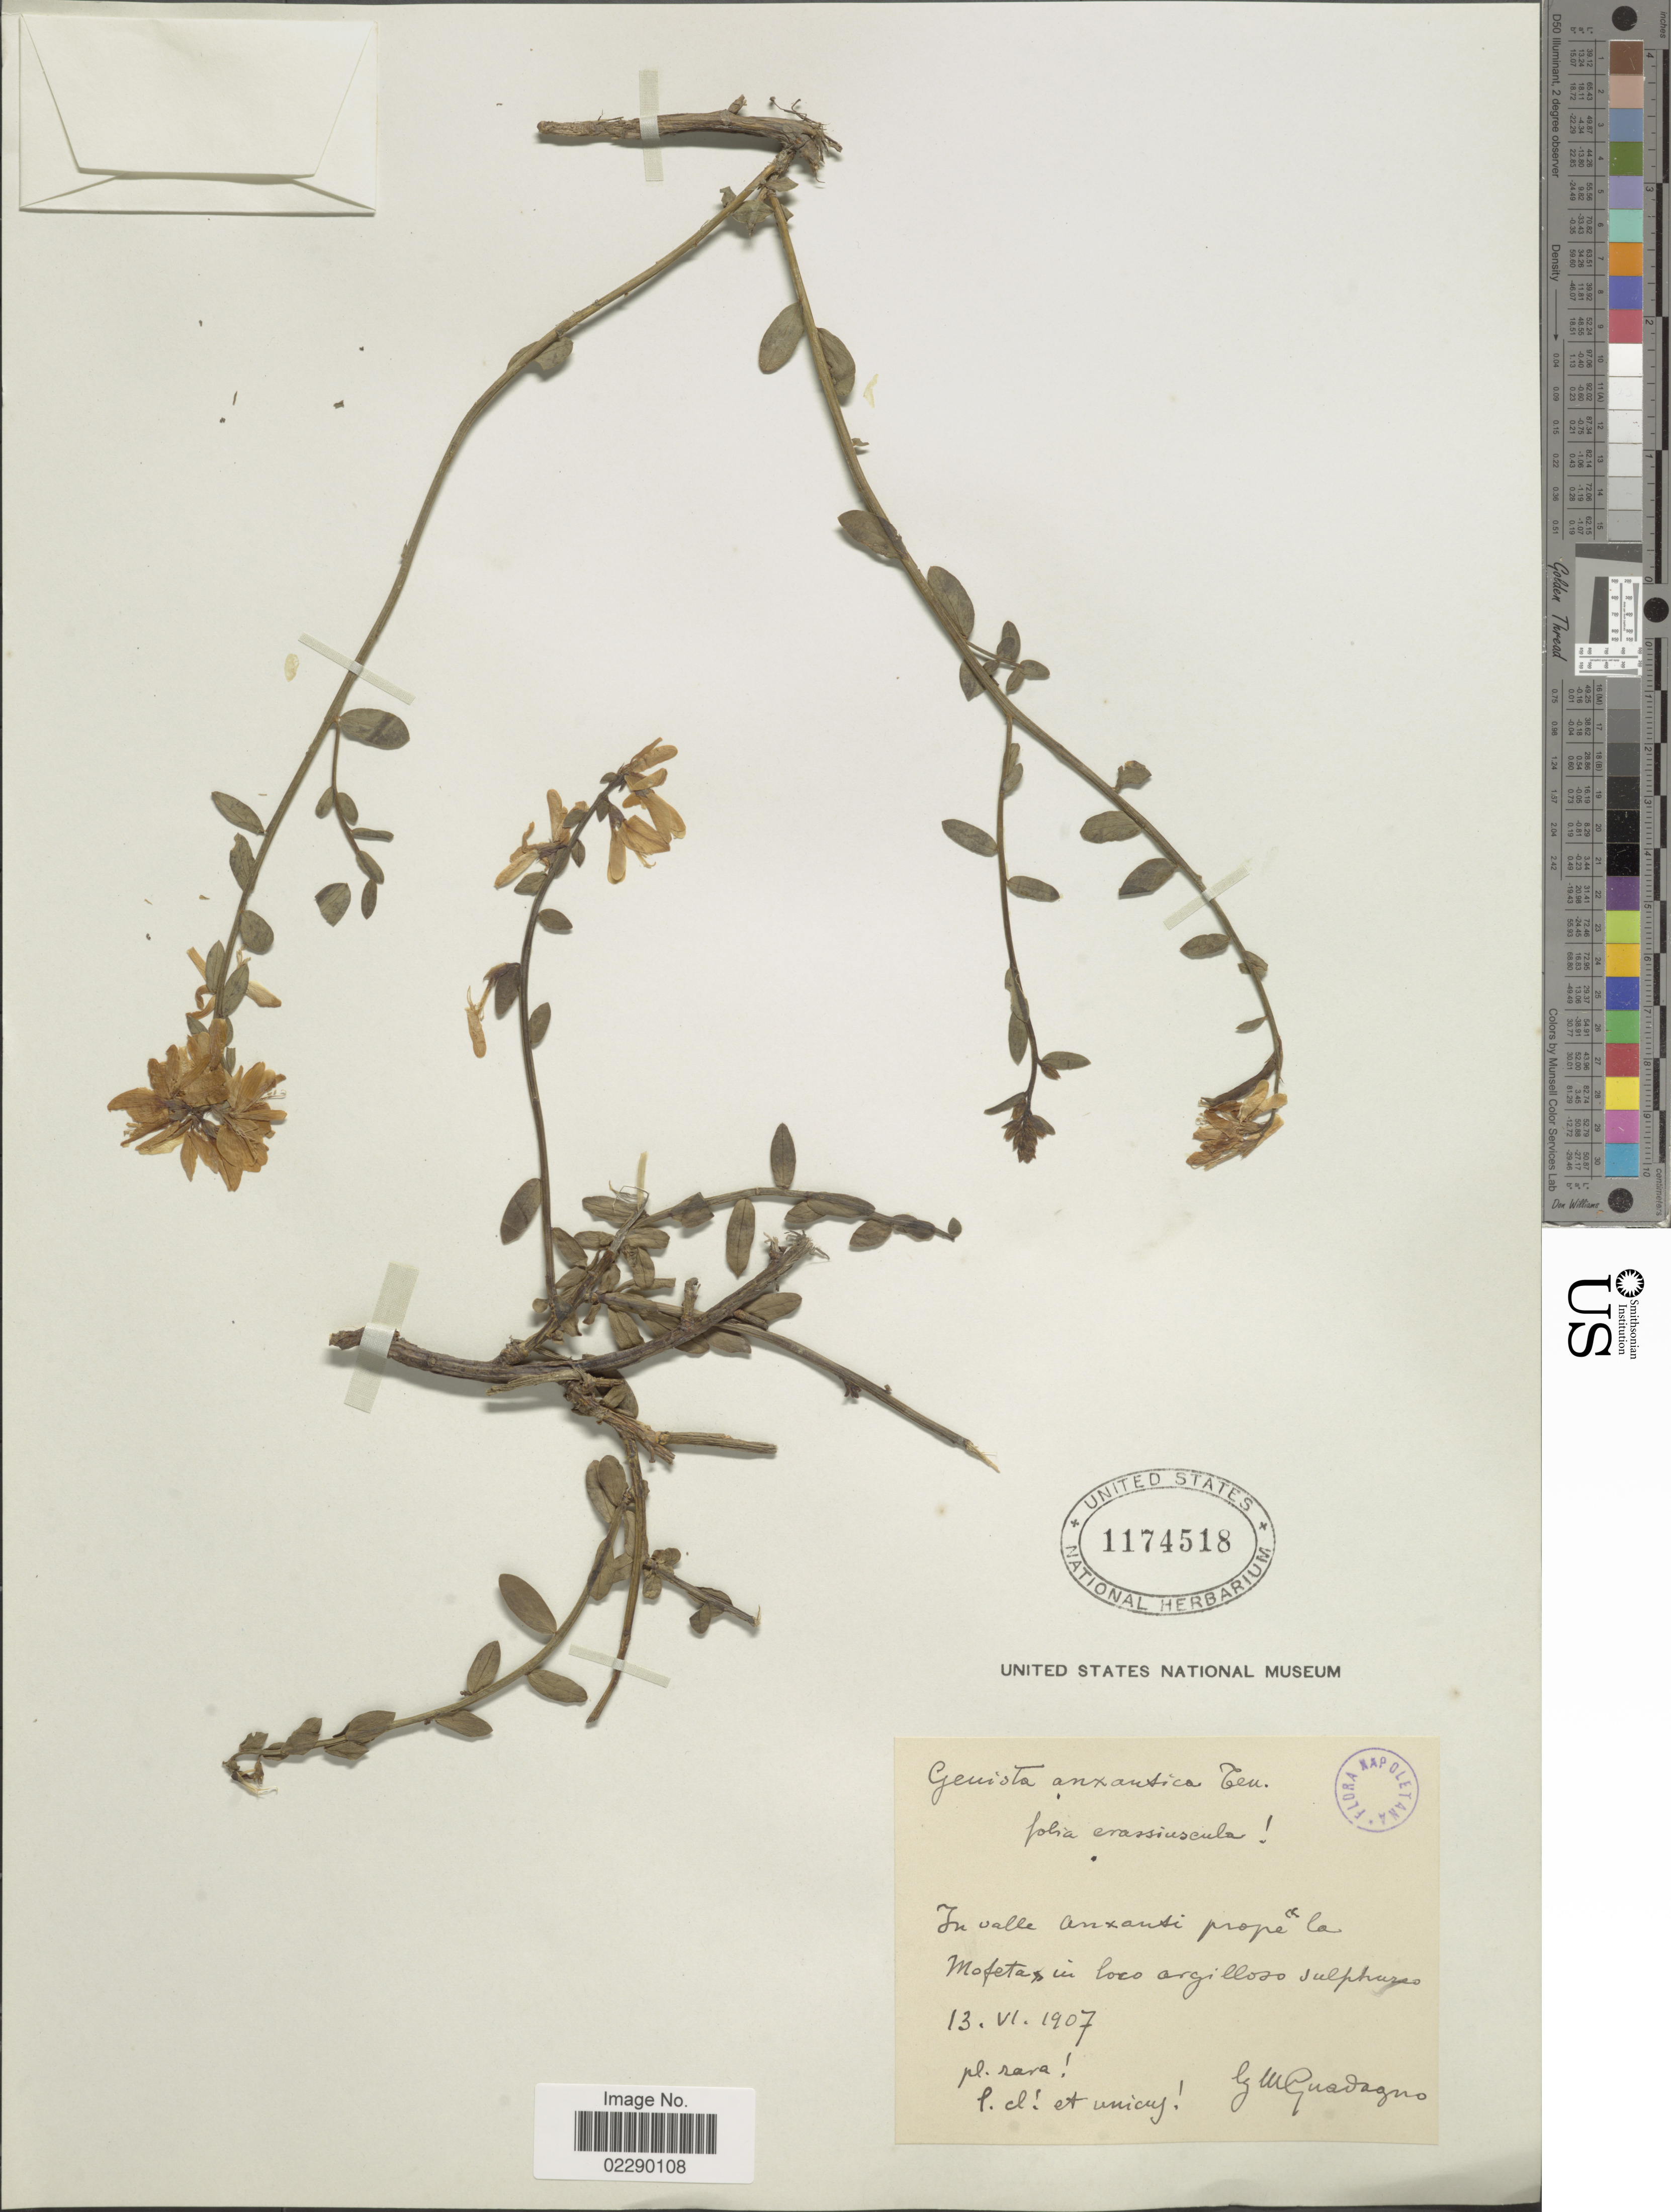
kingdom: Plantae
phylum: Tracheophyta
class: Magnoliopsida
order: Fabales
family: Fabaceae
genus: Genista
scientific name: Genista tinctoria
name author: L.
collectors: G. Guadagno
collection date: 1907-06-13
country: Italy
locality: In valle anxansi prope "La Mofeta"in loco argilloso sulphureo.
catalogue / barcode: US 1174518